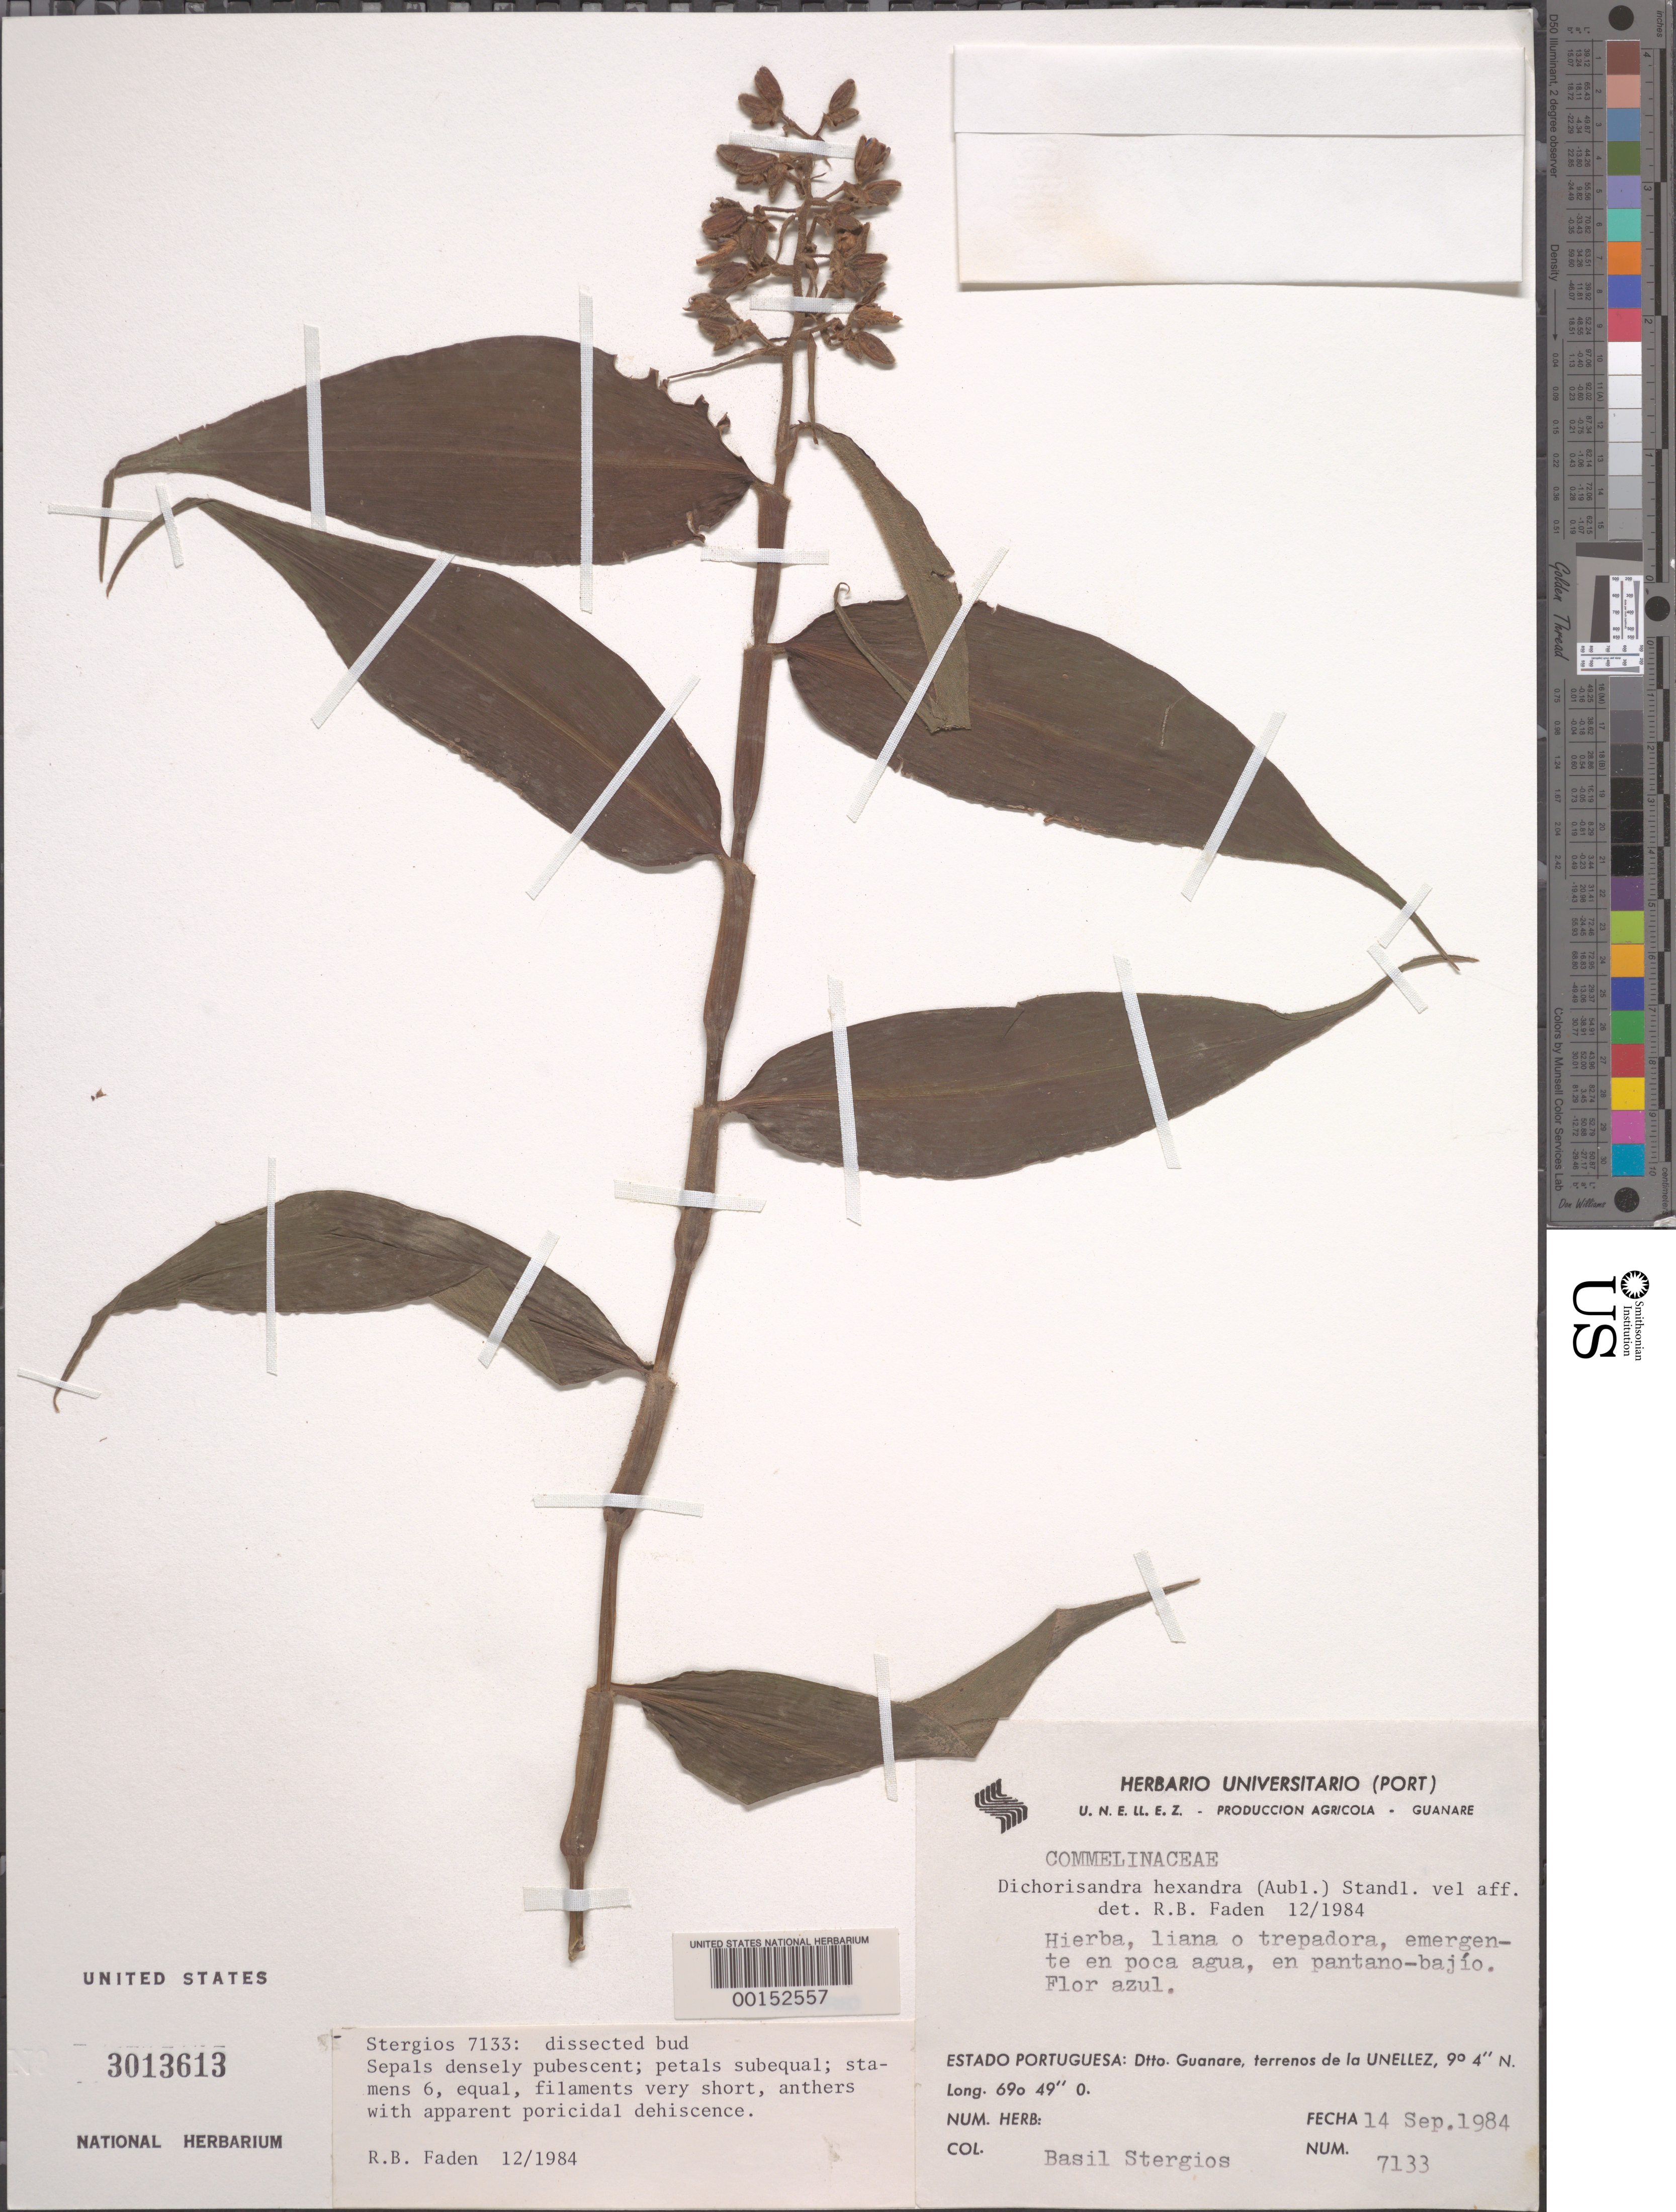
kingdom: Plantae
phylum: Tracheophyta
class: Liliopsida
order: Commelinales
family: Commelinaceae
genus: Dichorisandra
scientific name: Dichorisandra hexandra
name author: (Aubl.) Standl.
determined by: Faden, Robert B., (US), Smithsonian Institution - National Museum of Natural History (UNITED STATES)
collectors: B. G. Stergios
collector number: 7133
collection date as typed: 14 Sep 1984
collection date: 1984-09-14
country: Venezuela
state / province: Portuguesa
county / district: Guanare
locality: Terrenos de la UNELLEZ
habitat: Slopes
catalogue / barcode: US 3013613